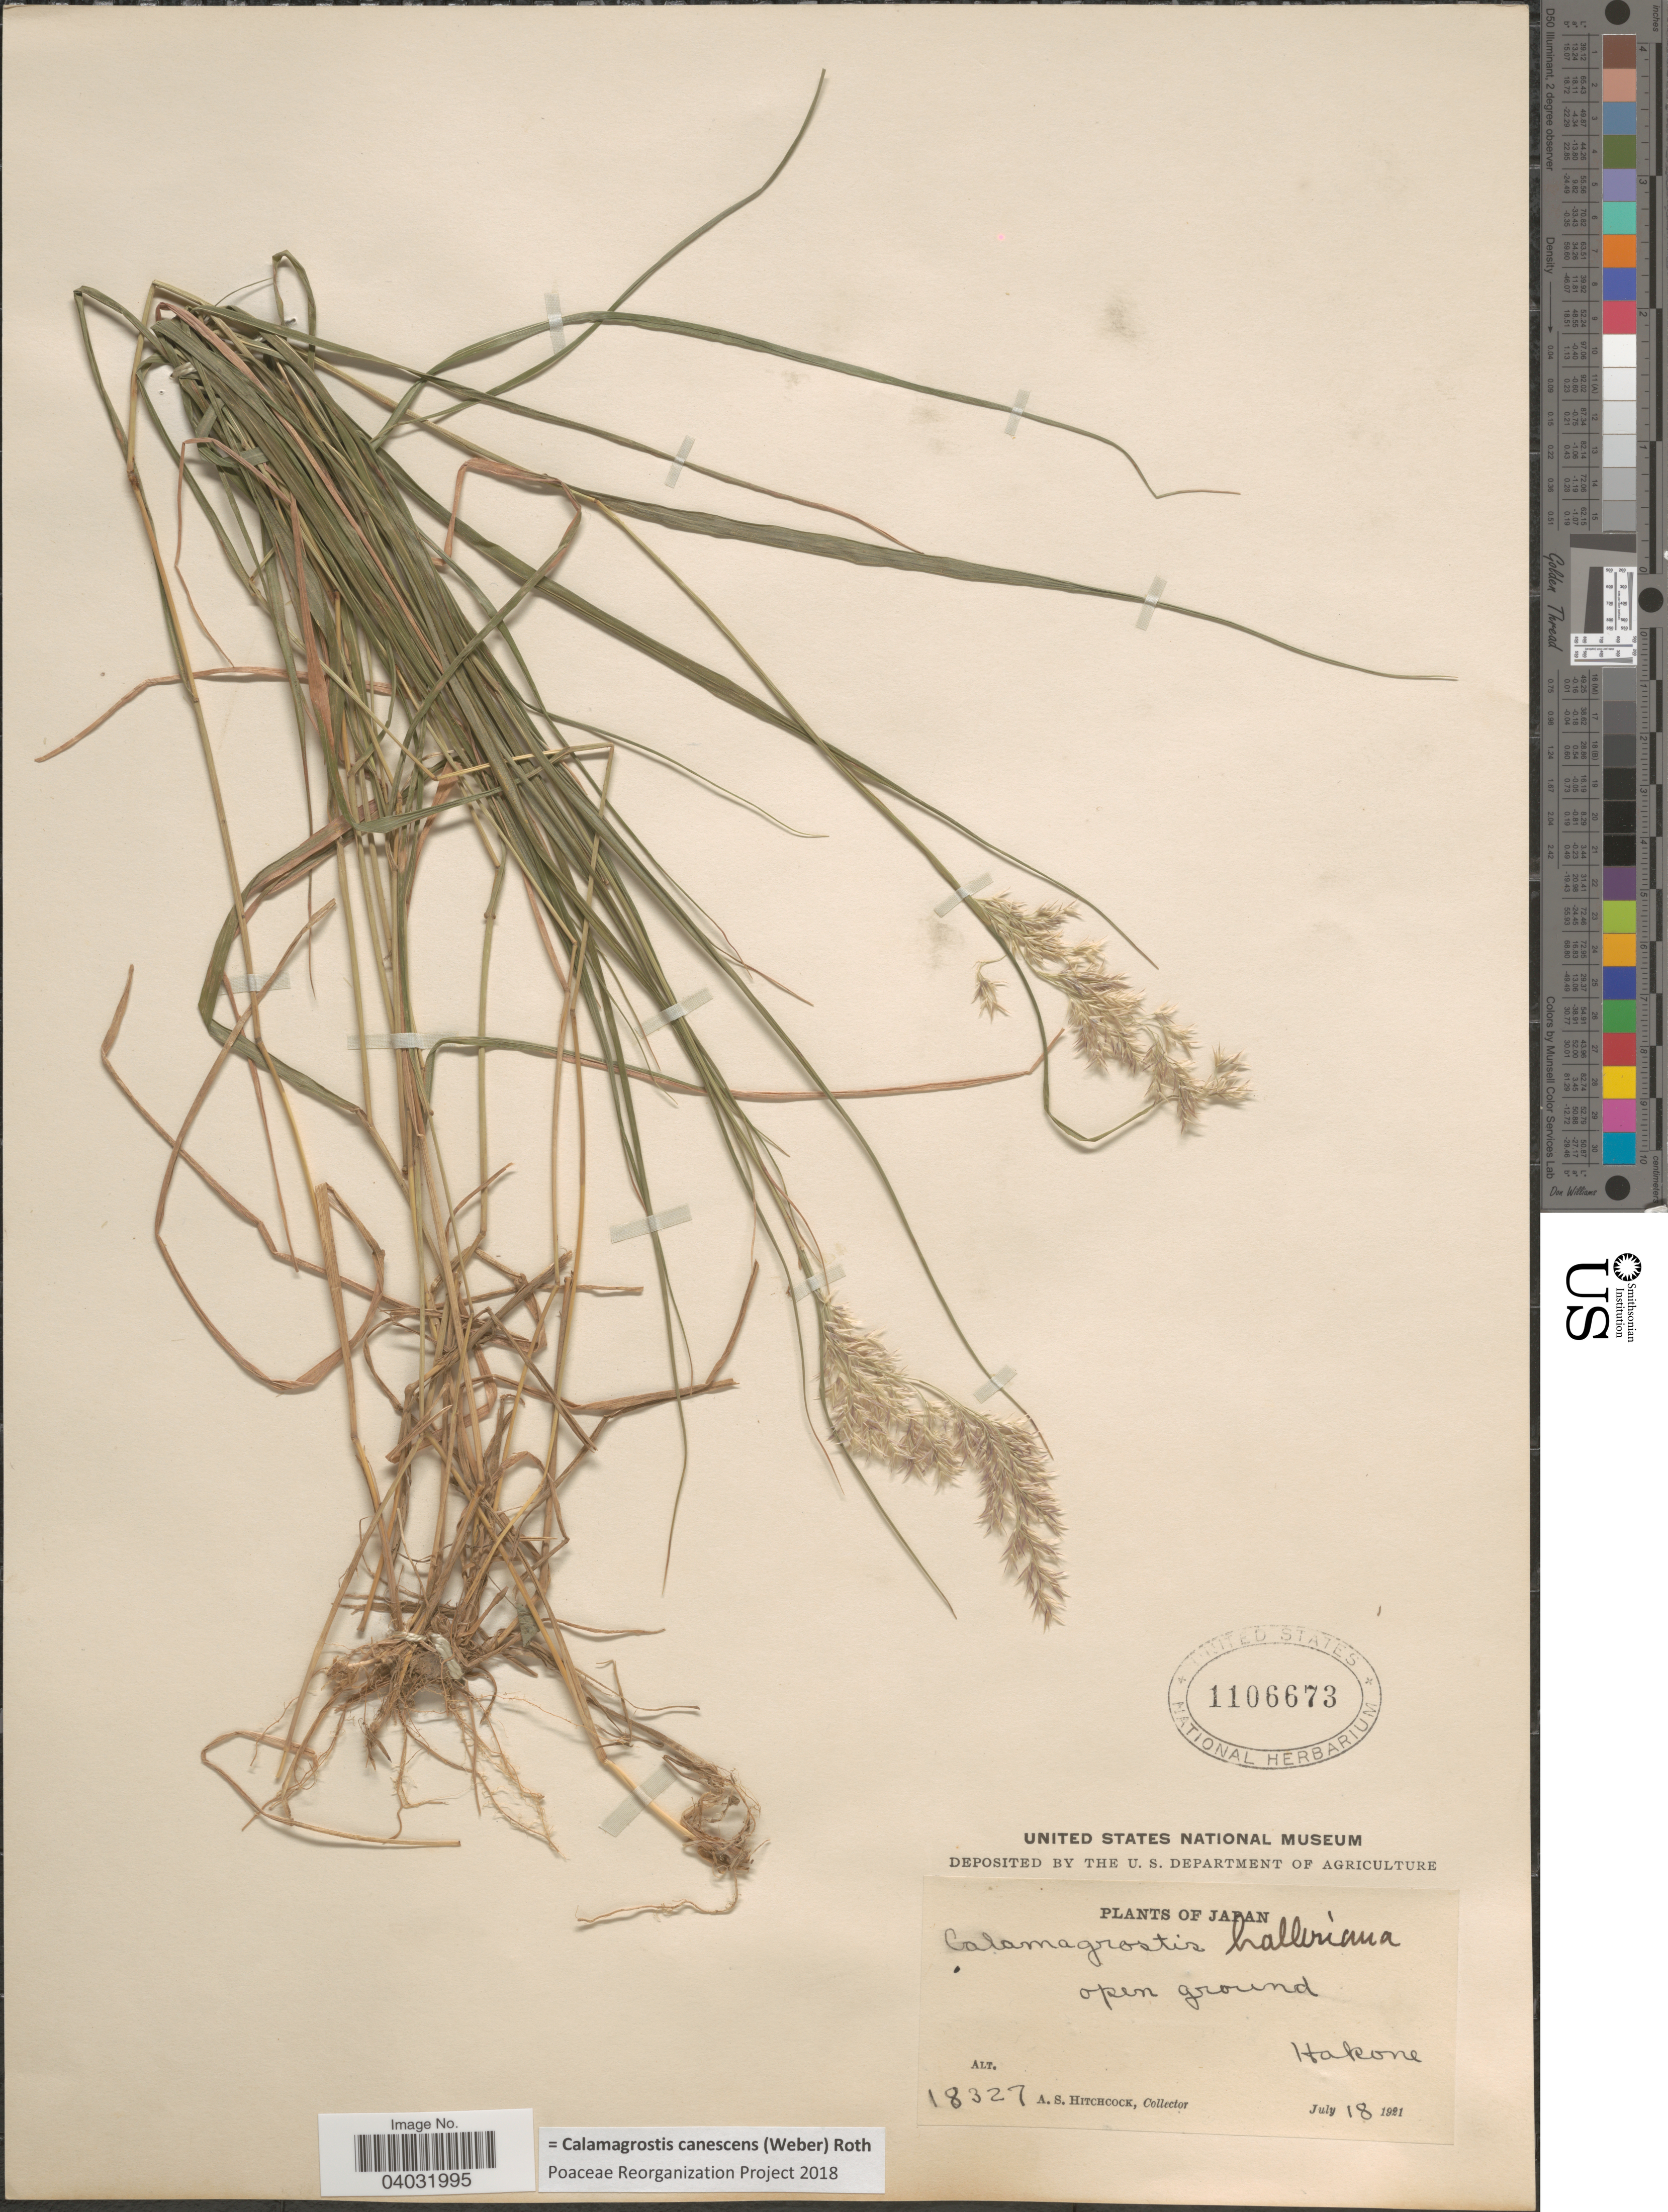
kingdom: Plantae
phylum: Tracheophyta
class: Liliopsida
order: Poales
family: Poaceae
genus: Calamagrostis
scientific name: Calamagrostis canescens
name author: (G.H. Weber) Roth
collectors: A. S. Hitchcock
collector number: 18327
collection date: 1921-07-18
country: Japan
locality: Hakone.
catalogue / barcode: US 1106673